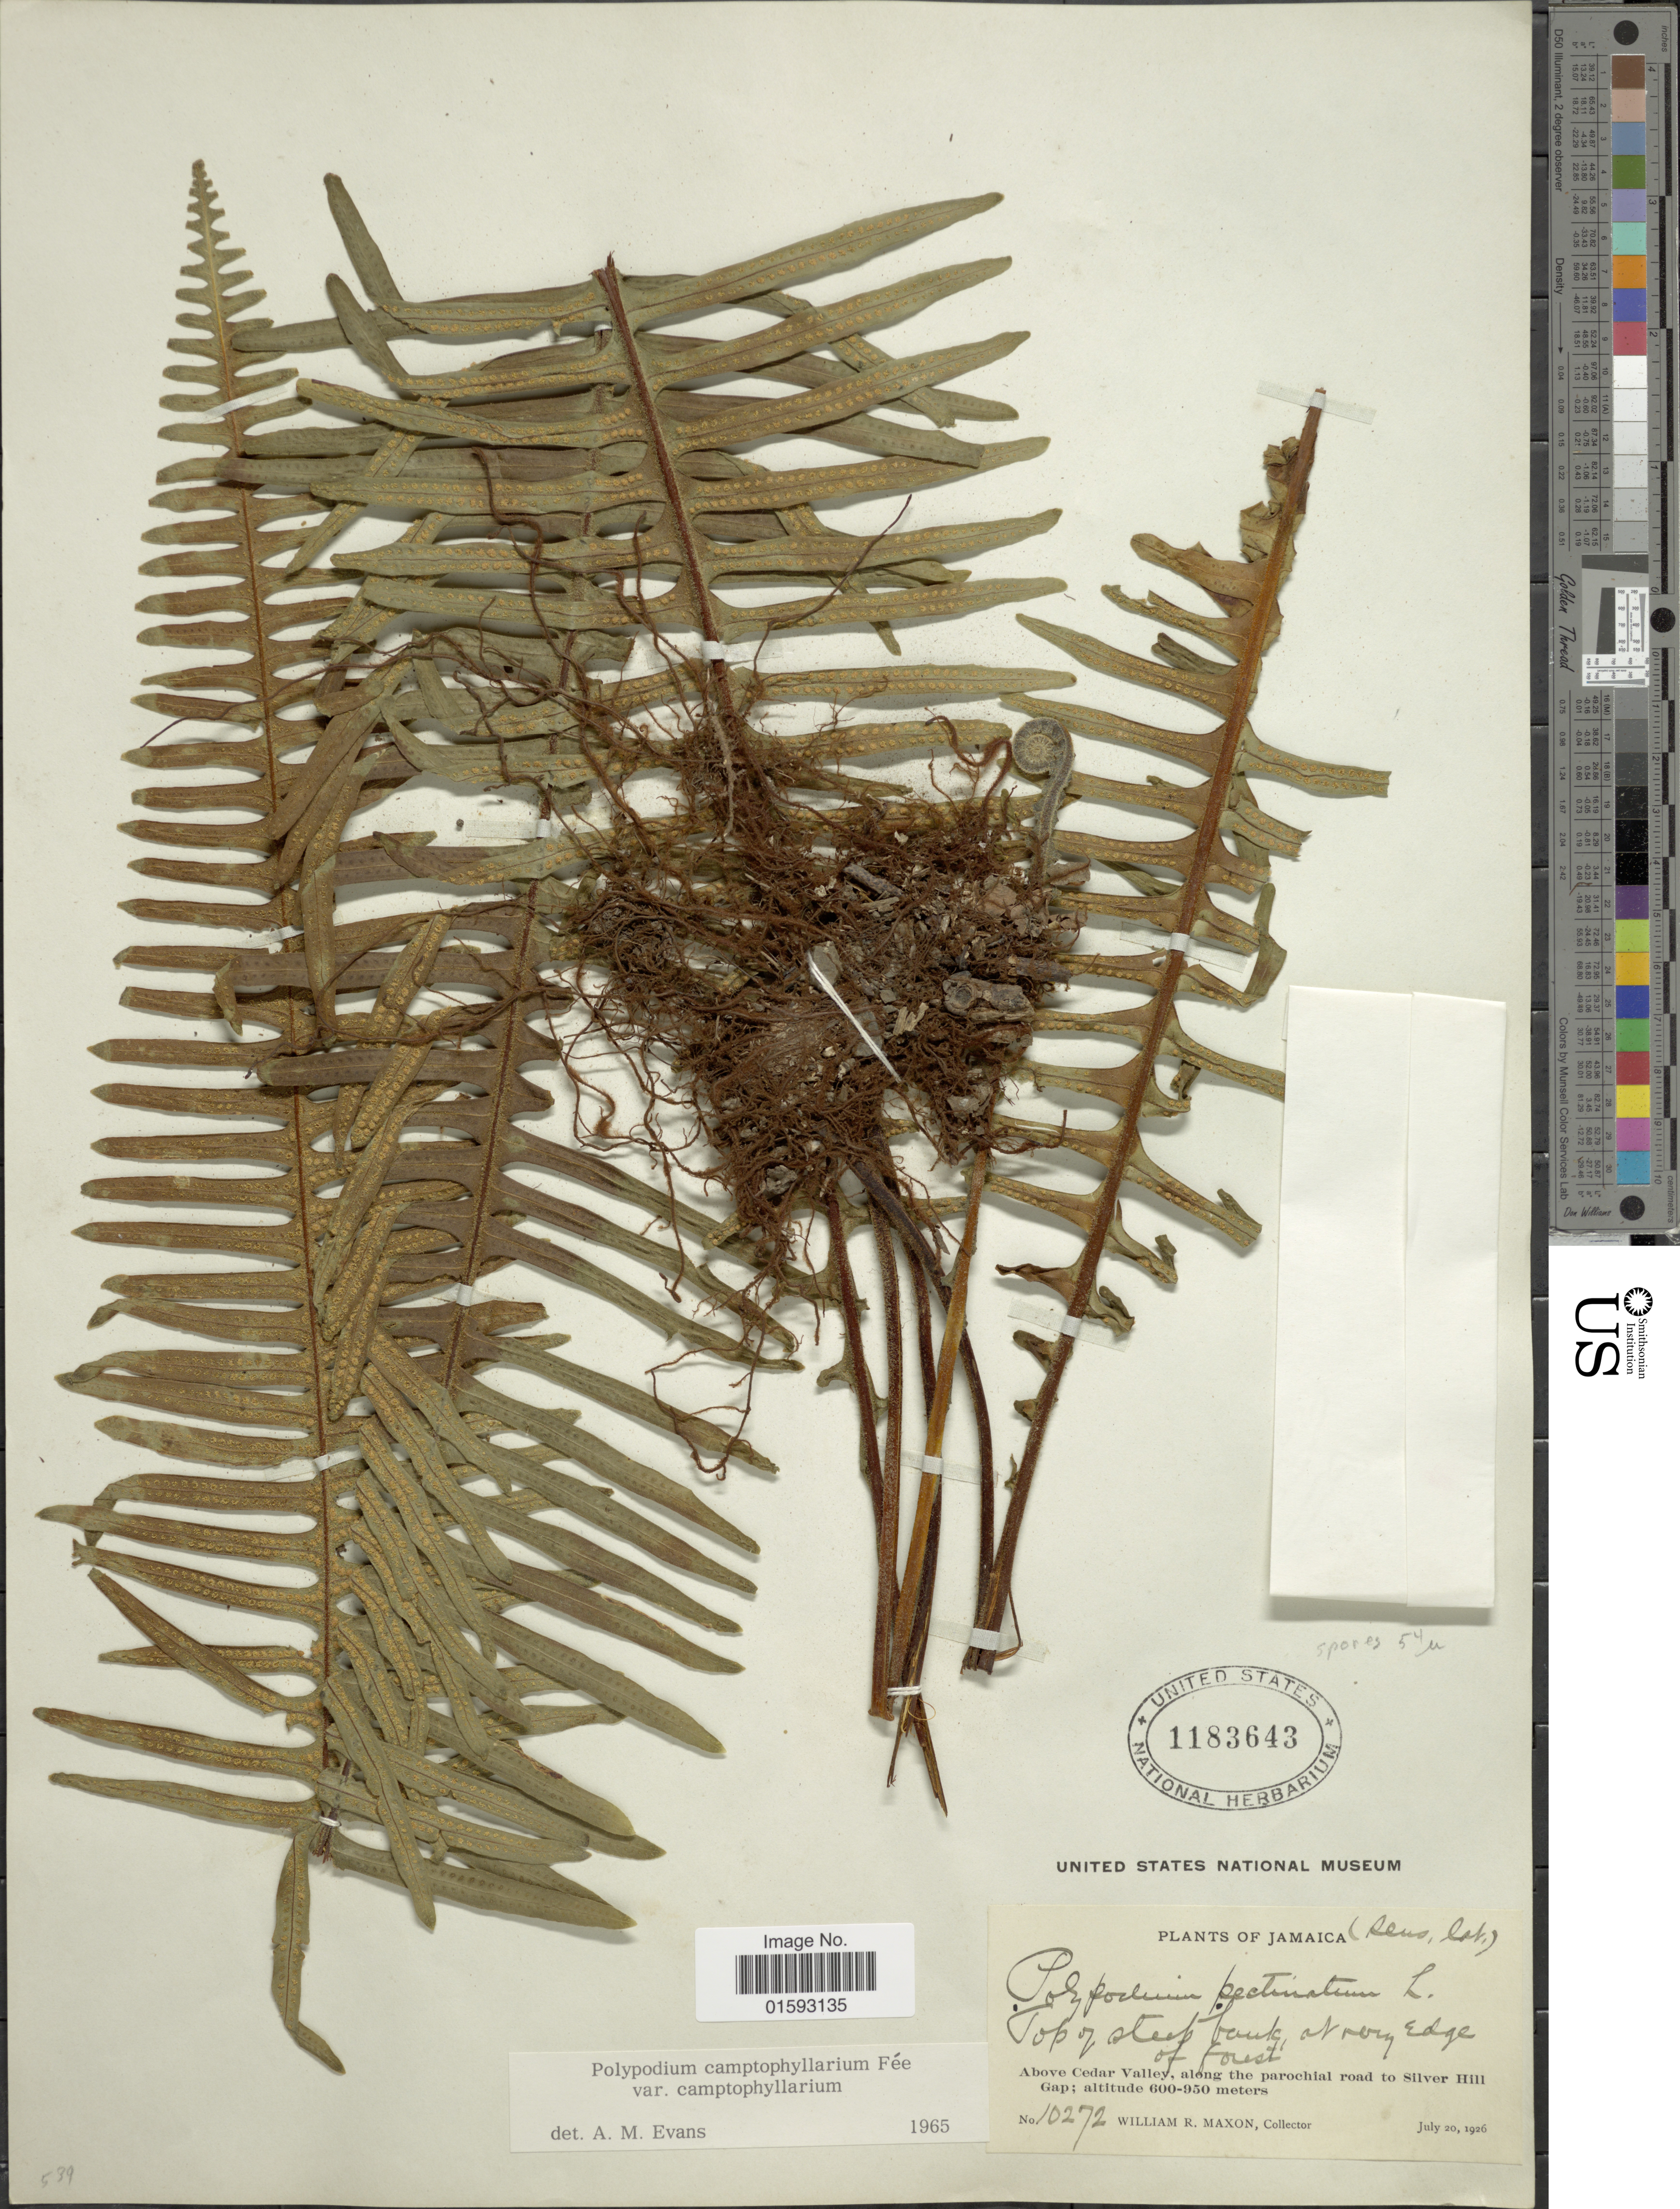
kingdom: Plantae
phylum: Tracheophyta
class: Polypodiopsida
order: Polypodiales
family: Polypodiaceae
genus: Pecluma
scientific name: Pecluma camptophyllaria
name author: (Fée) M.G. Price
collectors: W. R. Maxon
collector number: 10272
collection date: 1926-07-20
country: Jamaica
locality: Above Cedar Valley, along the parochial road to silver Hill Gap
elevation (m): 600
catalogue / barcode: US 1183643